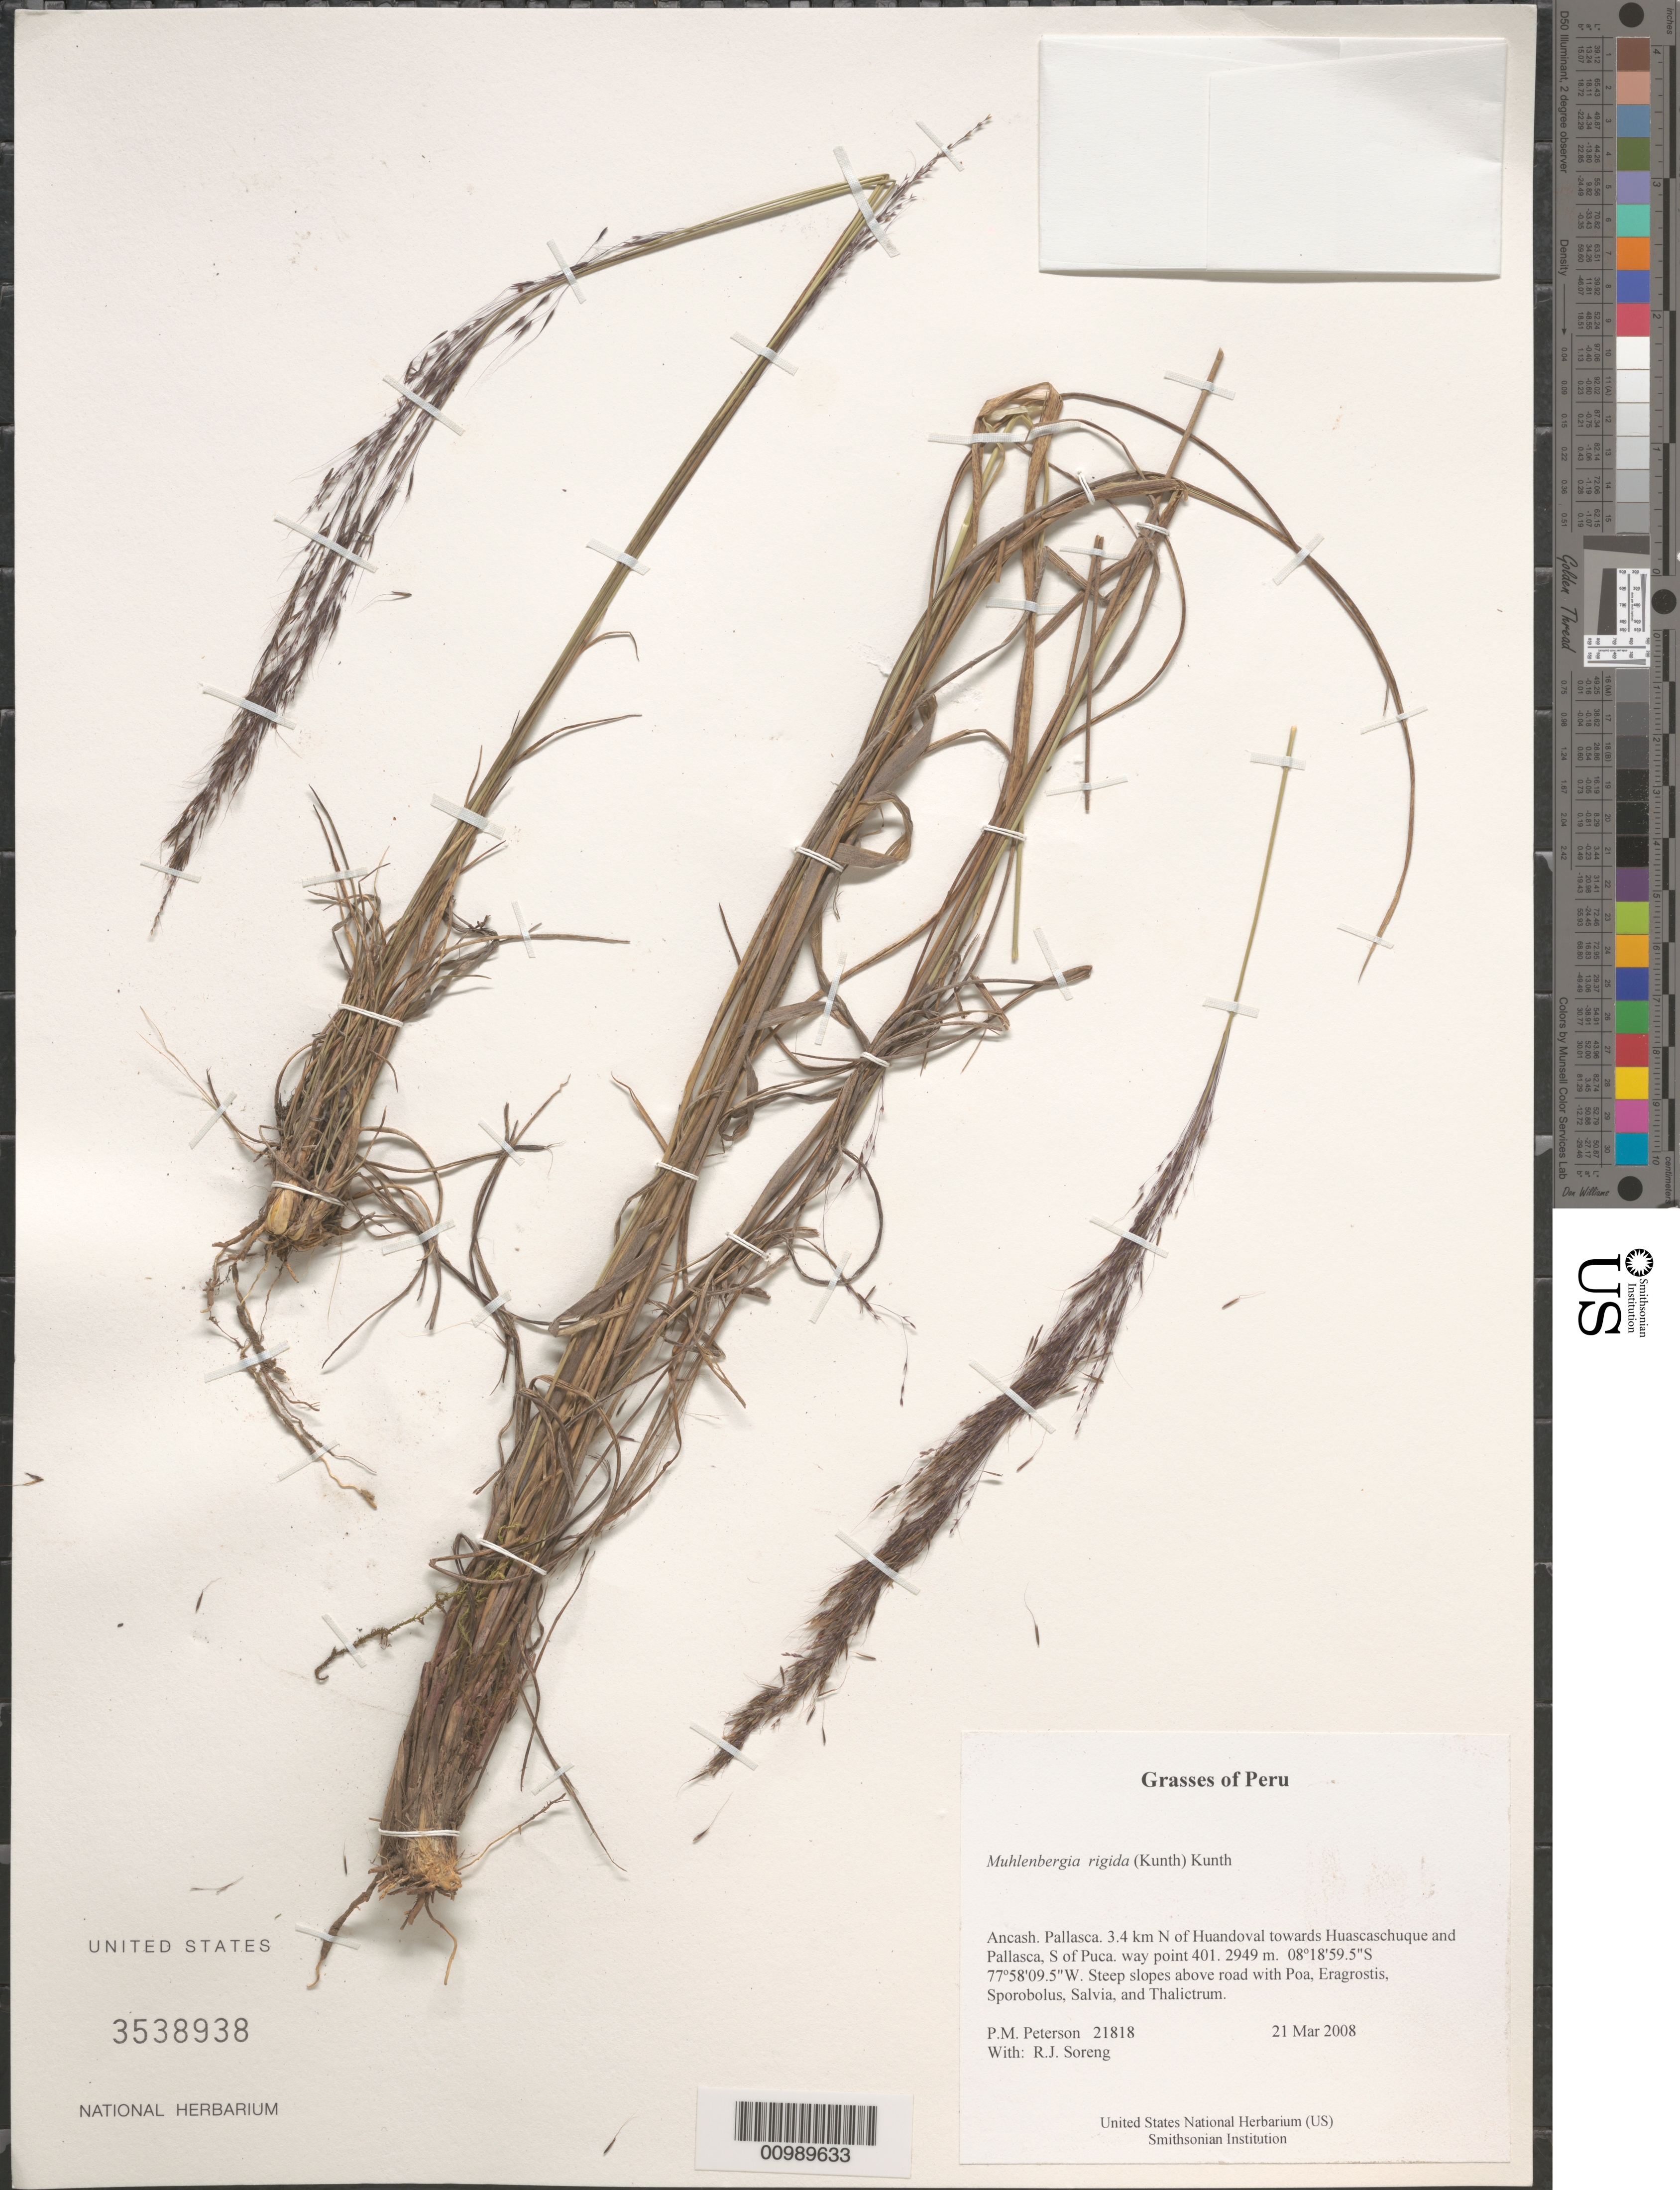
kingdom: Plantae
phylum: Tracheophyta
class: Liliopsida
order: Poales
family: Poaceae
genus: Muhlenbergia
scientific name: Muhlenbergia rigida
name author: (Kunth) Kunth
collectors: P. M. Peterson & R. J. Soreng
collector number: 21818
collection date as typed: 21 Mar 2008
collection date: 2008-03-21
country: Peru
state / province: Ancash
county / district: Pallasca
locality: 3.4 km N of Huandoval towards Huascaschuque and Pallasca, S of Puca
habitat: Steep slopes above road with Poa, Eragrostis, Sporobolus, Salvia, and Thalictrum.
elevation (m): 2949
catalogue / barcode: US 3538938